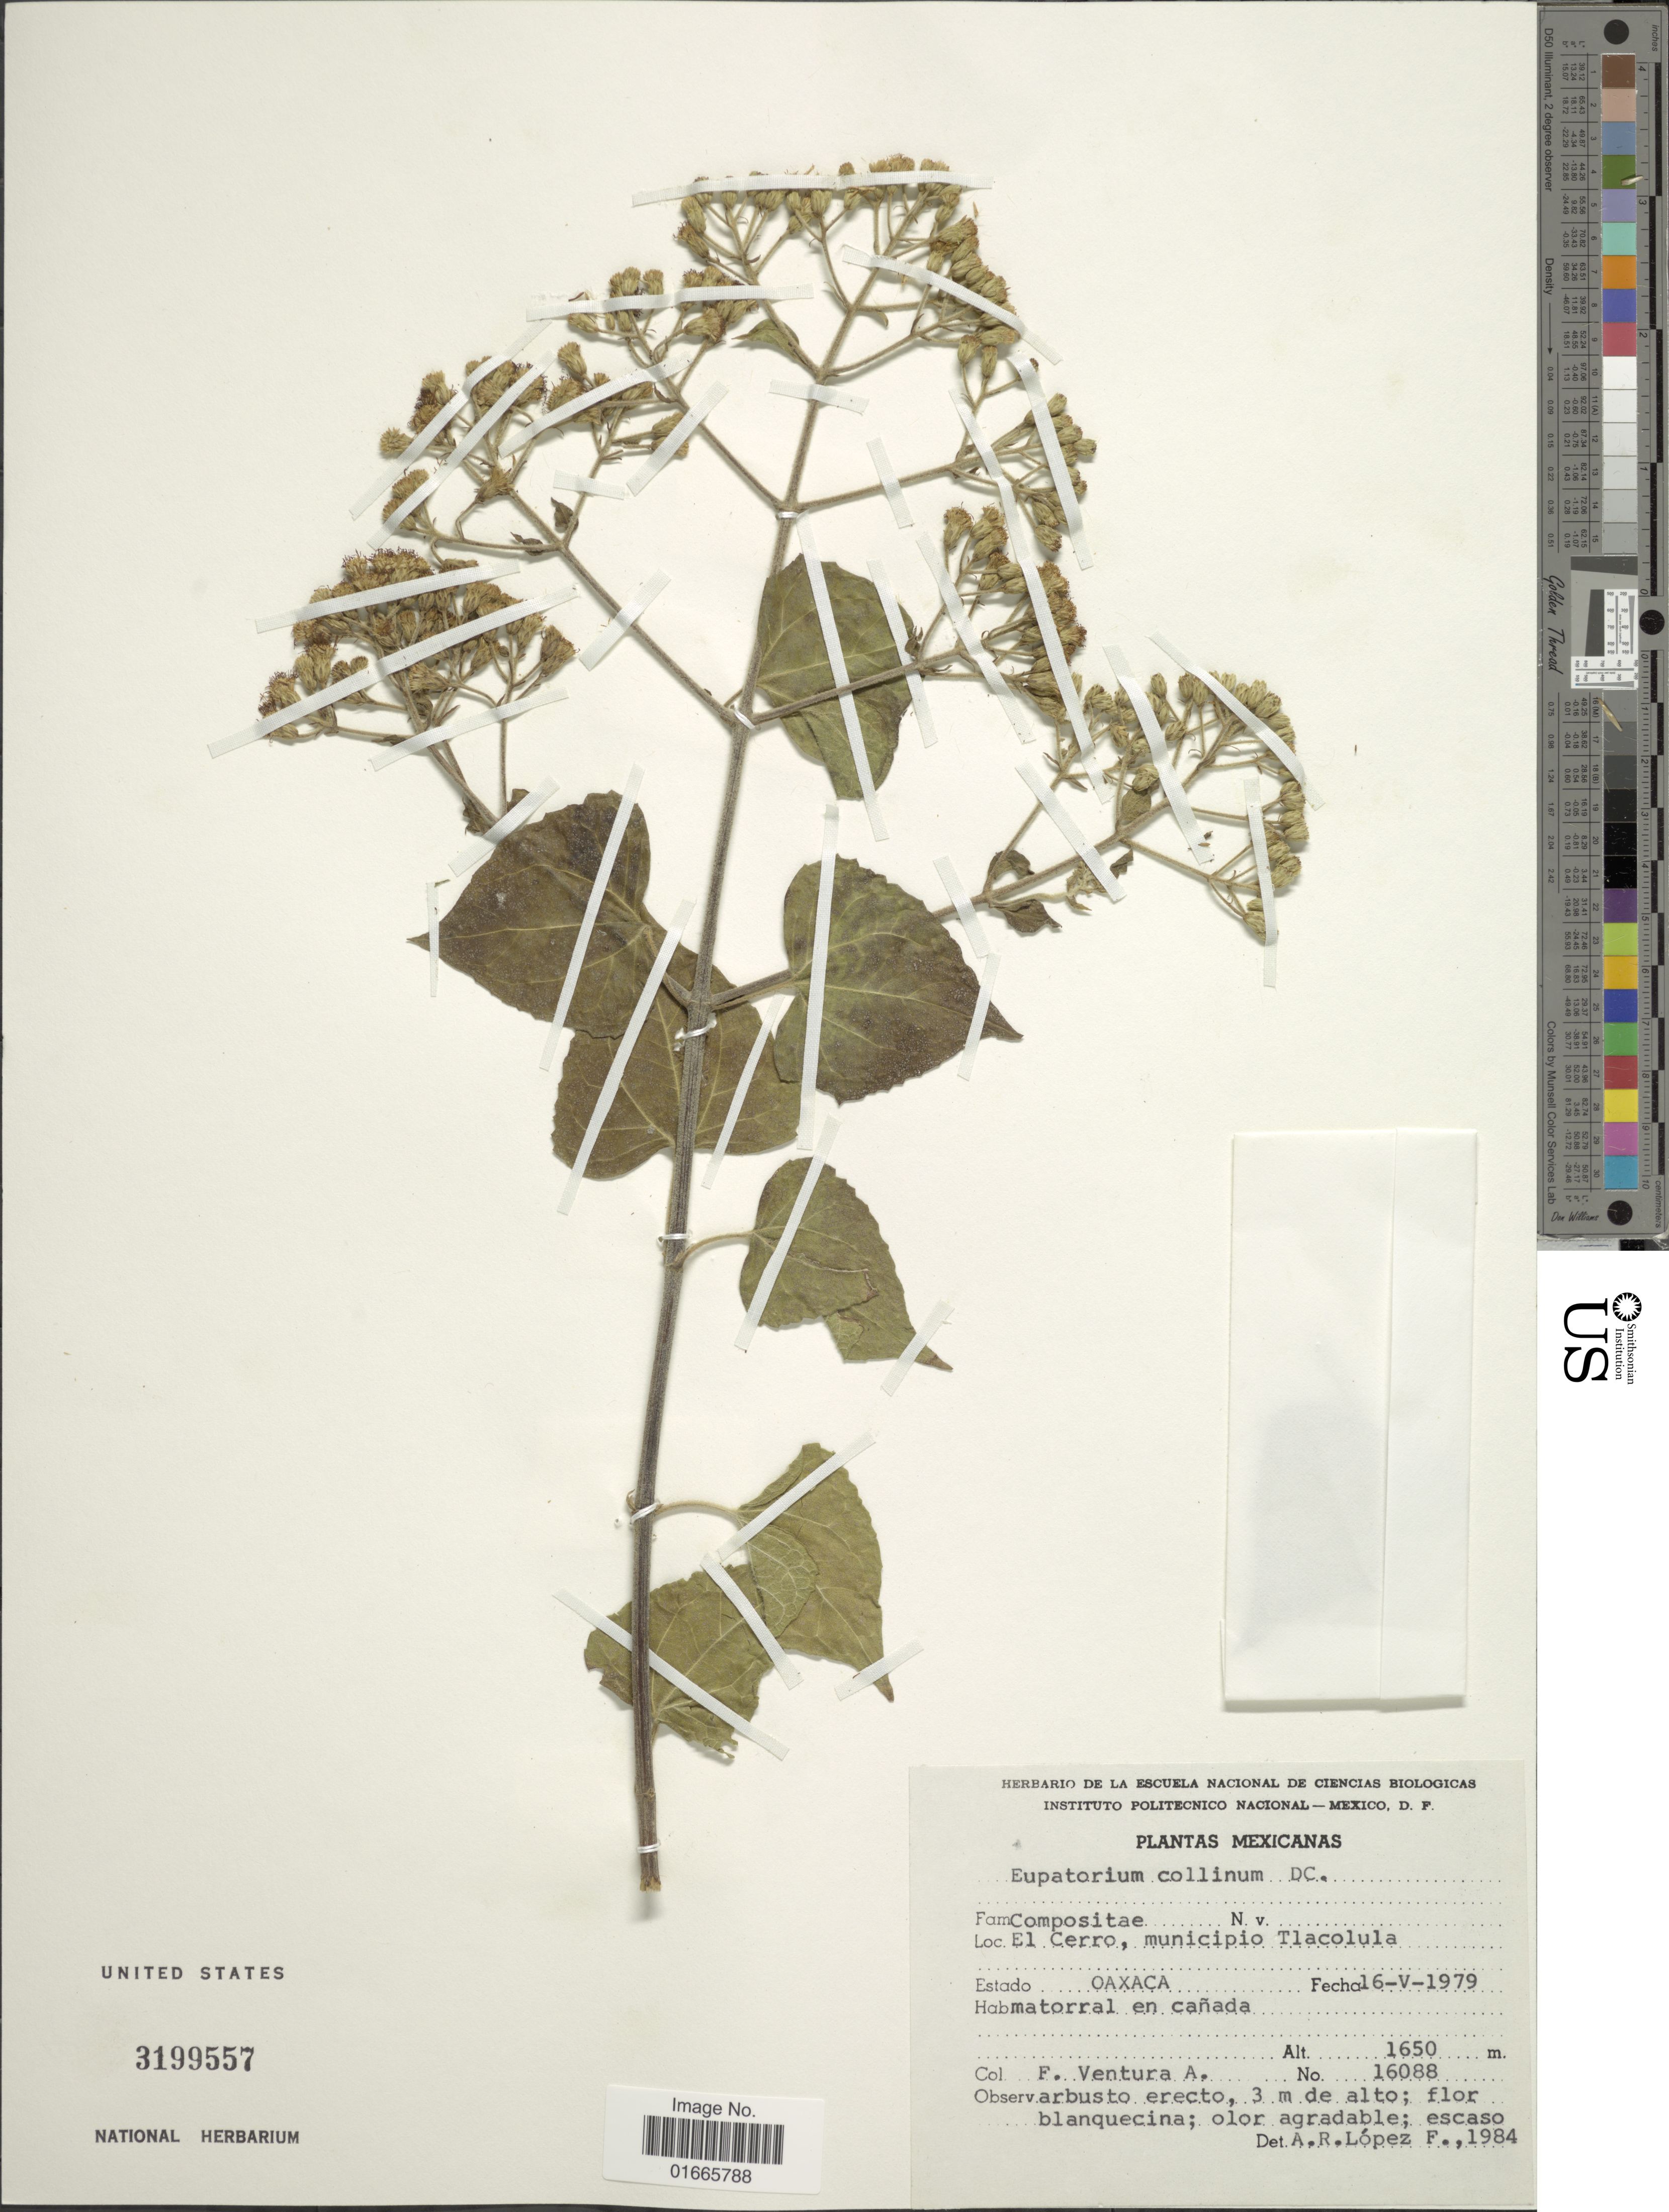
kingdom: Plantae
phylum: Tracheophyta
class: Magnoliopsida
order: Asterales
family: Asteraceae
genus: Chromolaena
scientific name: Chromolaena collina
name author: (DC.) R.M. King & H. Rob.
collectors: F. Ventura A.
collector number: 16088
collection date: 1979-05-16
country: Mexico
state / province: Oaxaca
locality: El Cerro, municipio Tlacolula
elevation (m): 1650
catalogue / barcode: US 3199557